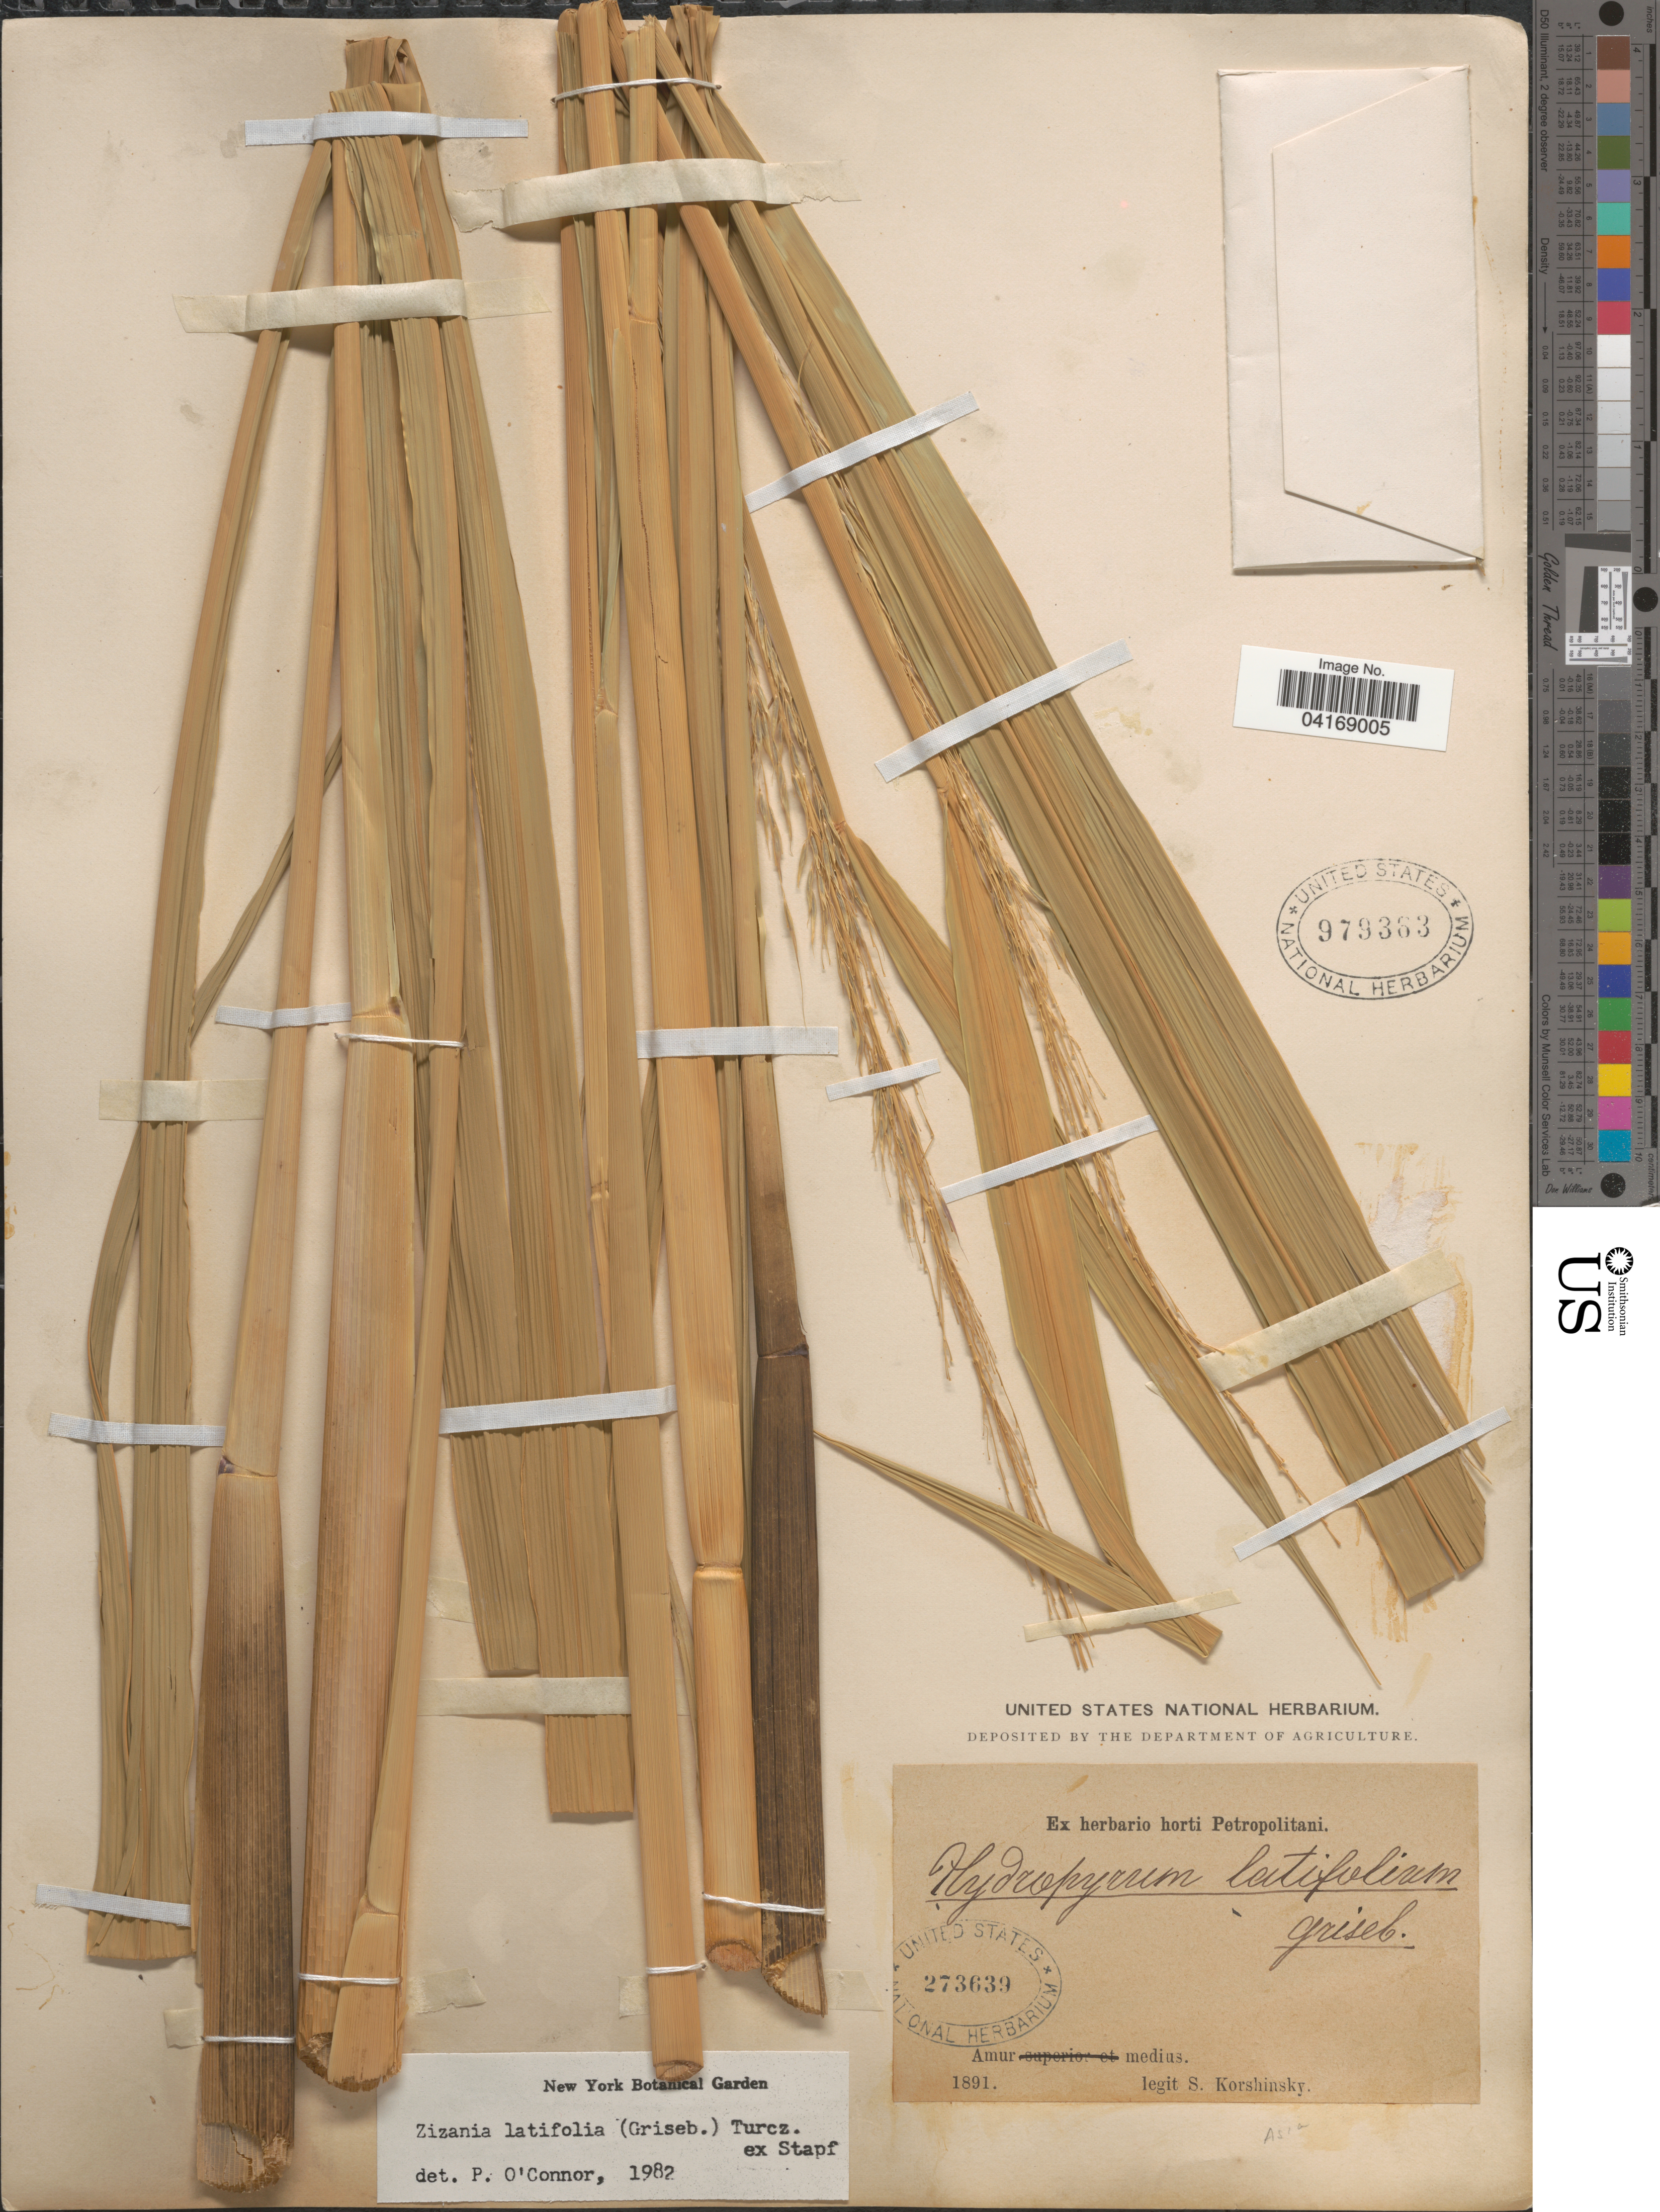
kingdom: Plantae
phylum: Tracheophyta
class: Liliopsida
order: Poales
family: Poaceae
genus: Zizania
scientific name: Zizania latifolia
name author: (Griseb.) Stapf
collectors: S. I. Korshinsky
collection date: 1891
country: Russian Federation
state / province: Amur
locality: Amur medius.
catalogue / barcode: US 273639